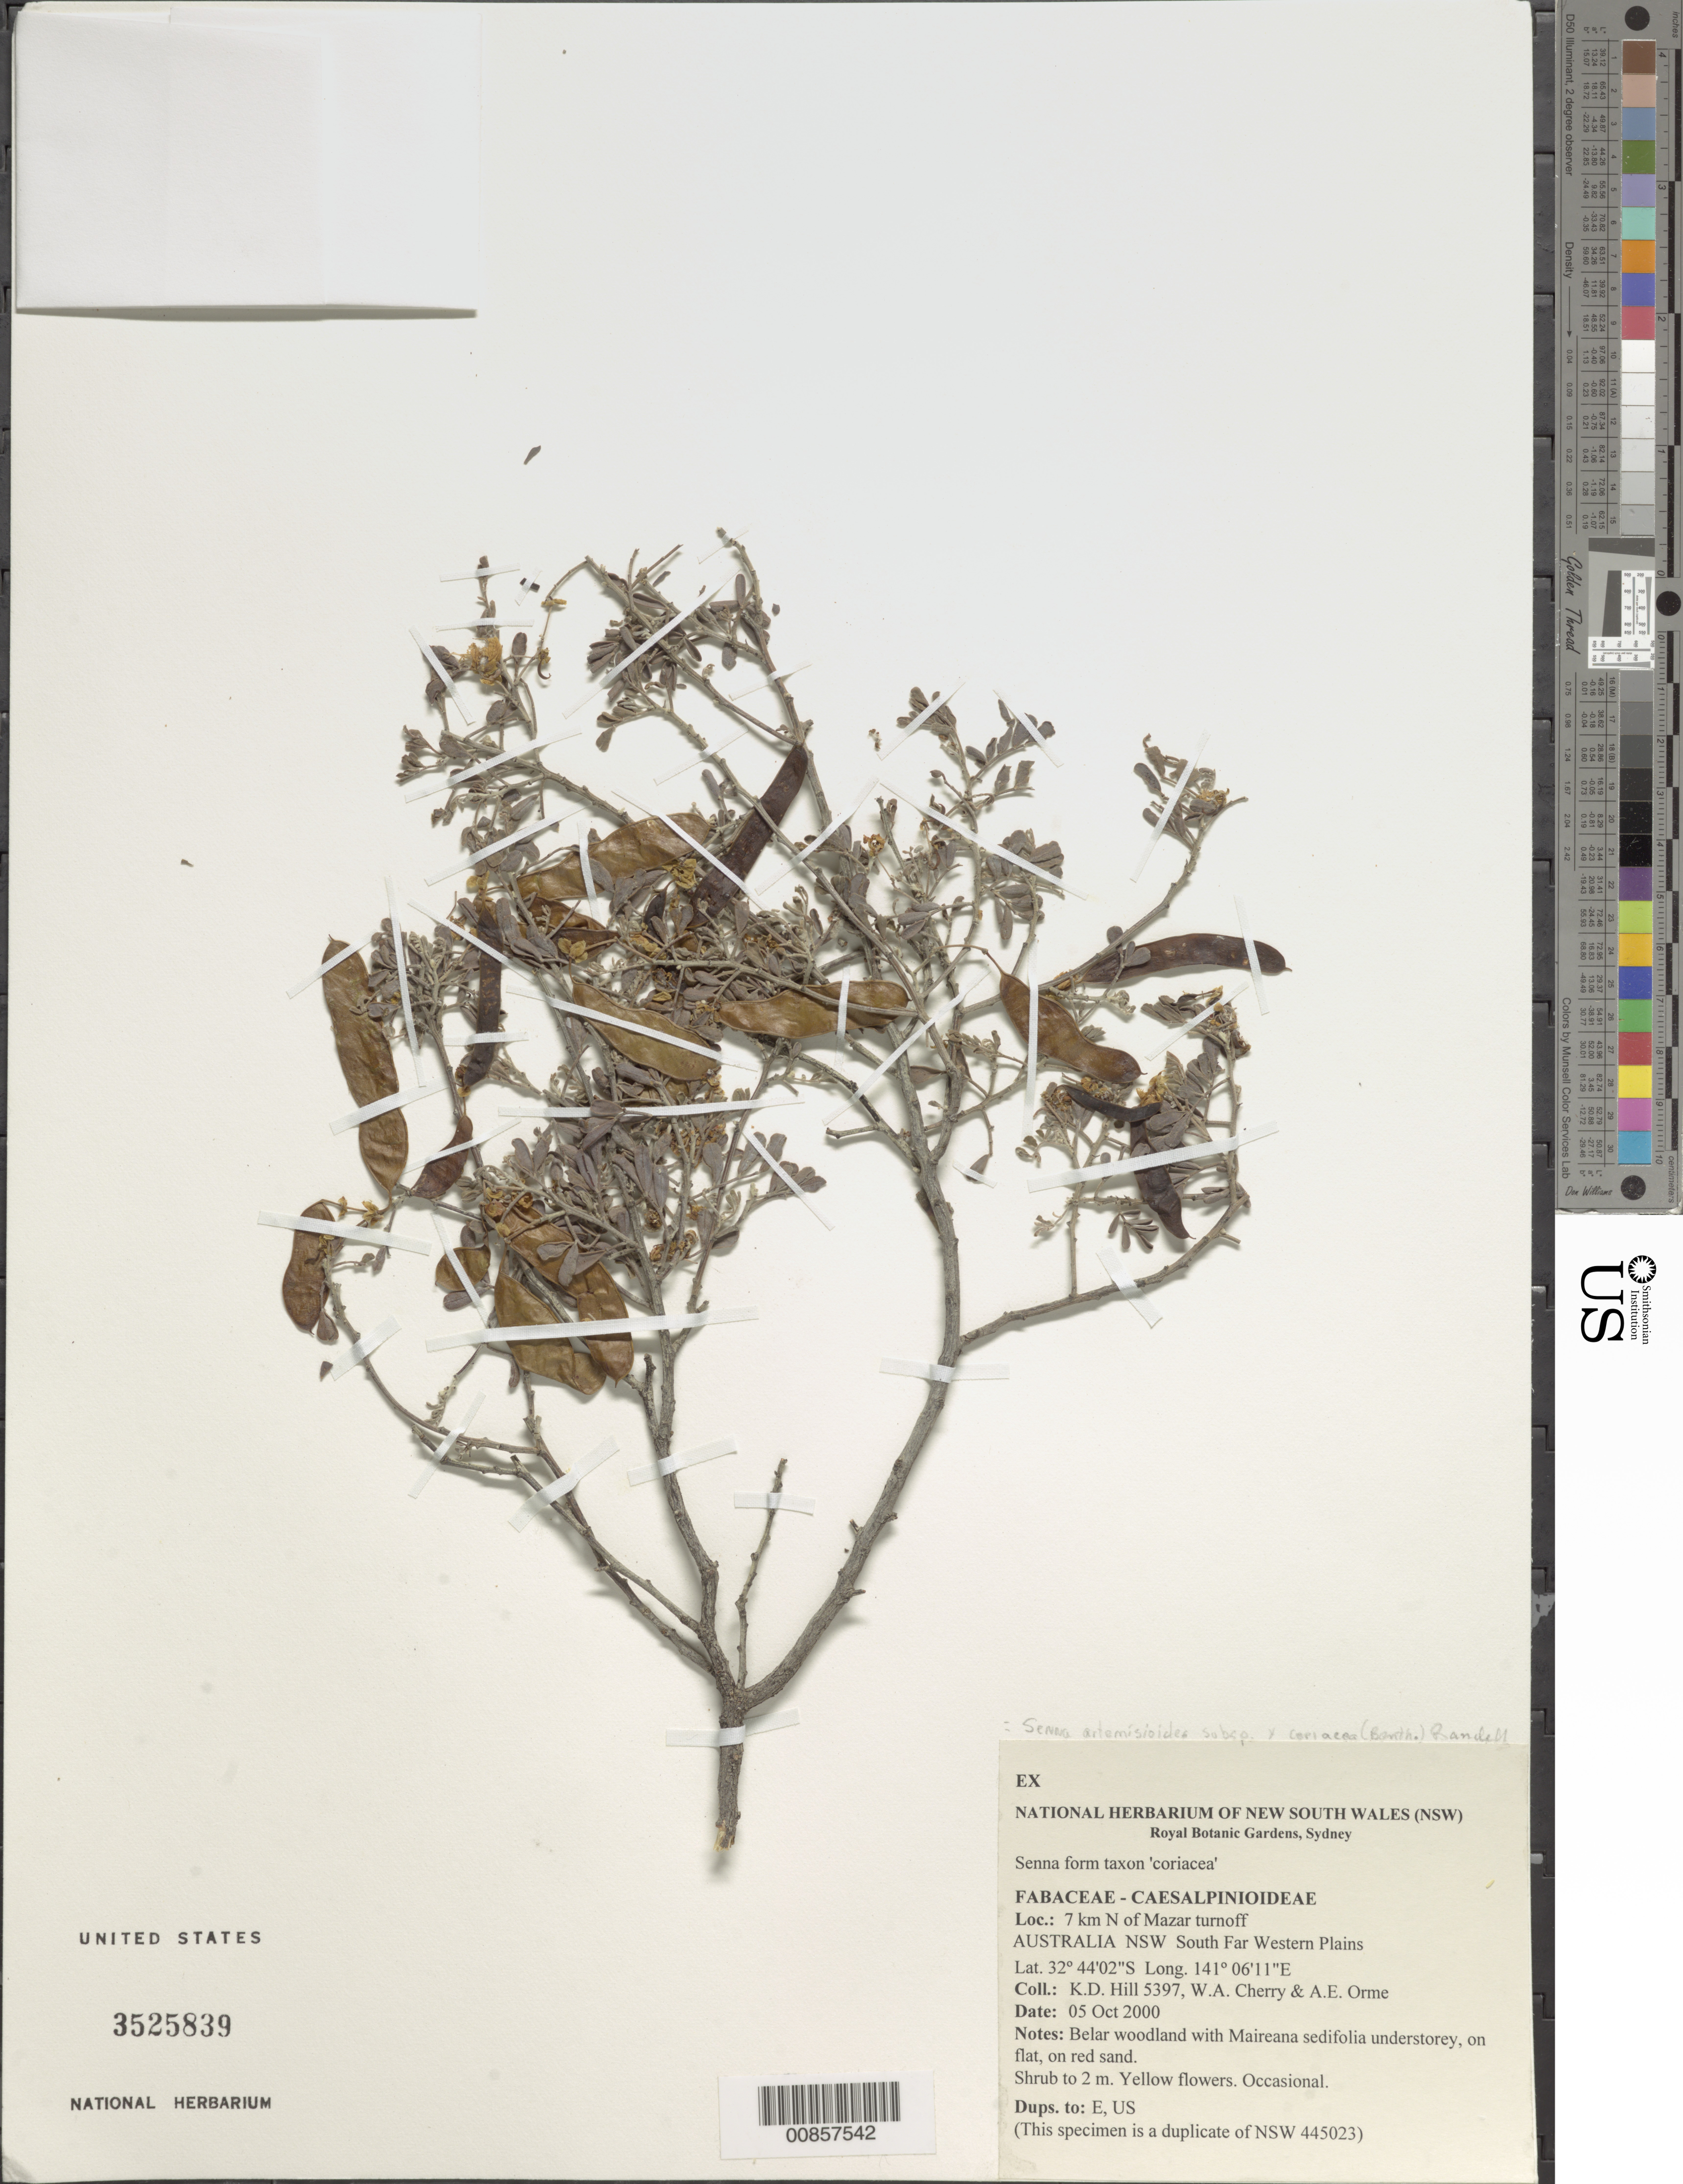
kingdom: Plantae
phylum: Tracheophyta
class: Magnoliopsida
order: Fabales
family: Fabaceae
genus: Senna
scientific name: Senna artemisioides subsp. x coriacea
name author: (Benth.) Randell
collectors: K. D. Hill, W. A. Cherry & A. Orme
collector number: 5397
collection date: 2000-10-05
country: Australia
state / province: New South Wales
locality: South Far Western Plains, 7 km. N of Mazar turnoff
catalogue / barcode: US 3525839